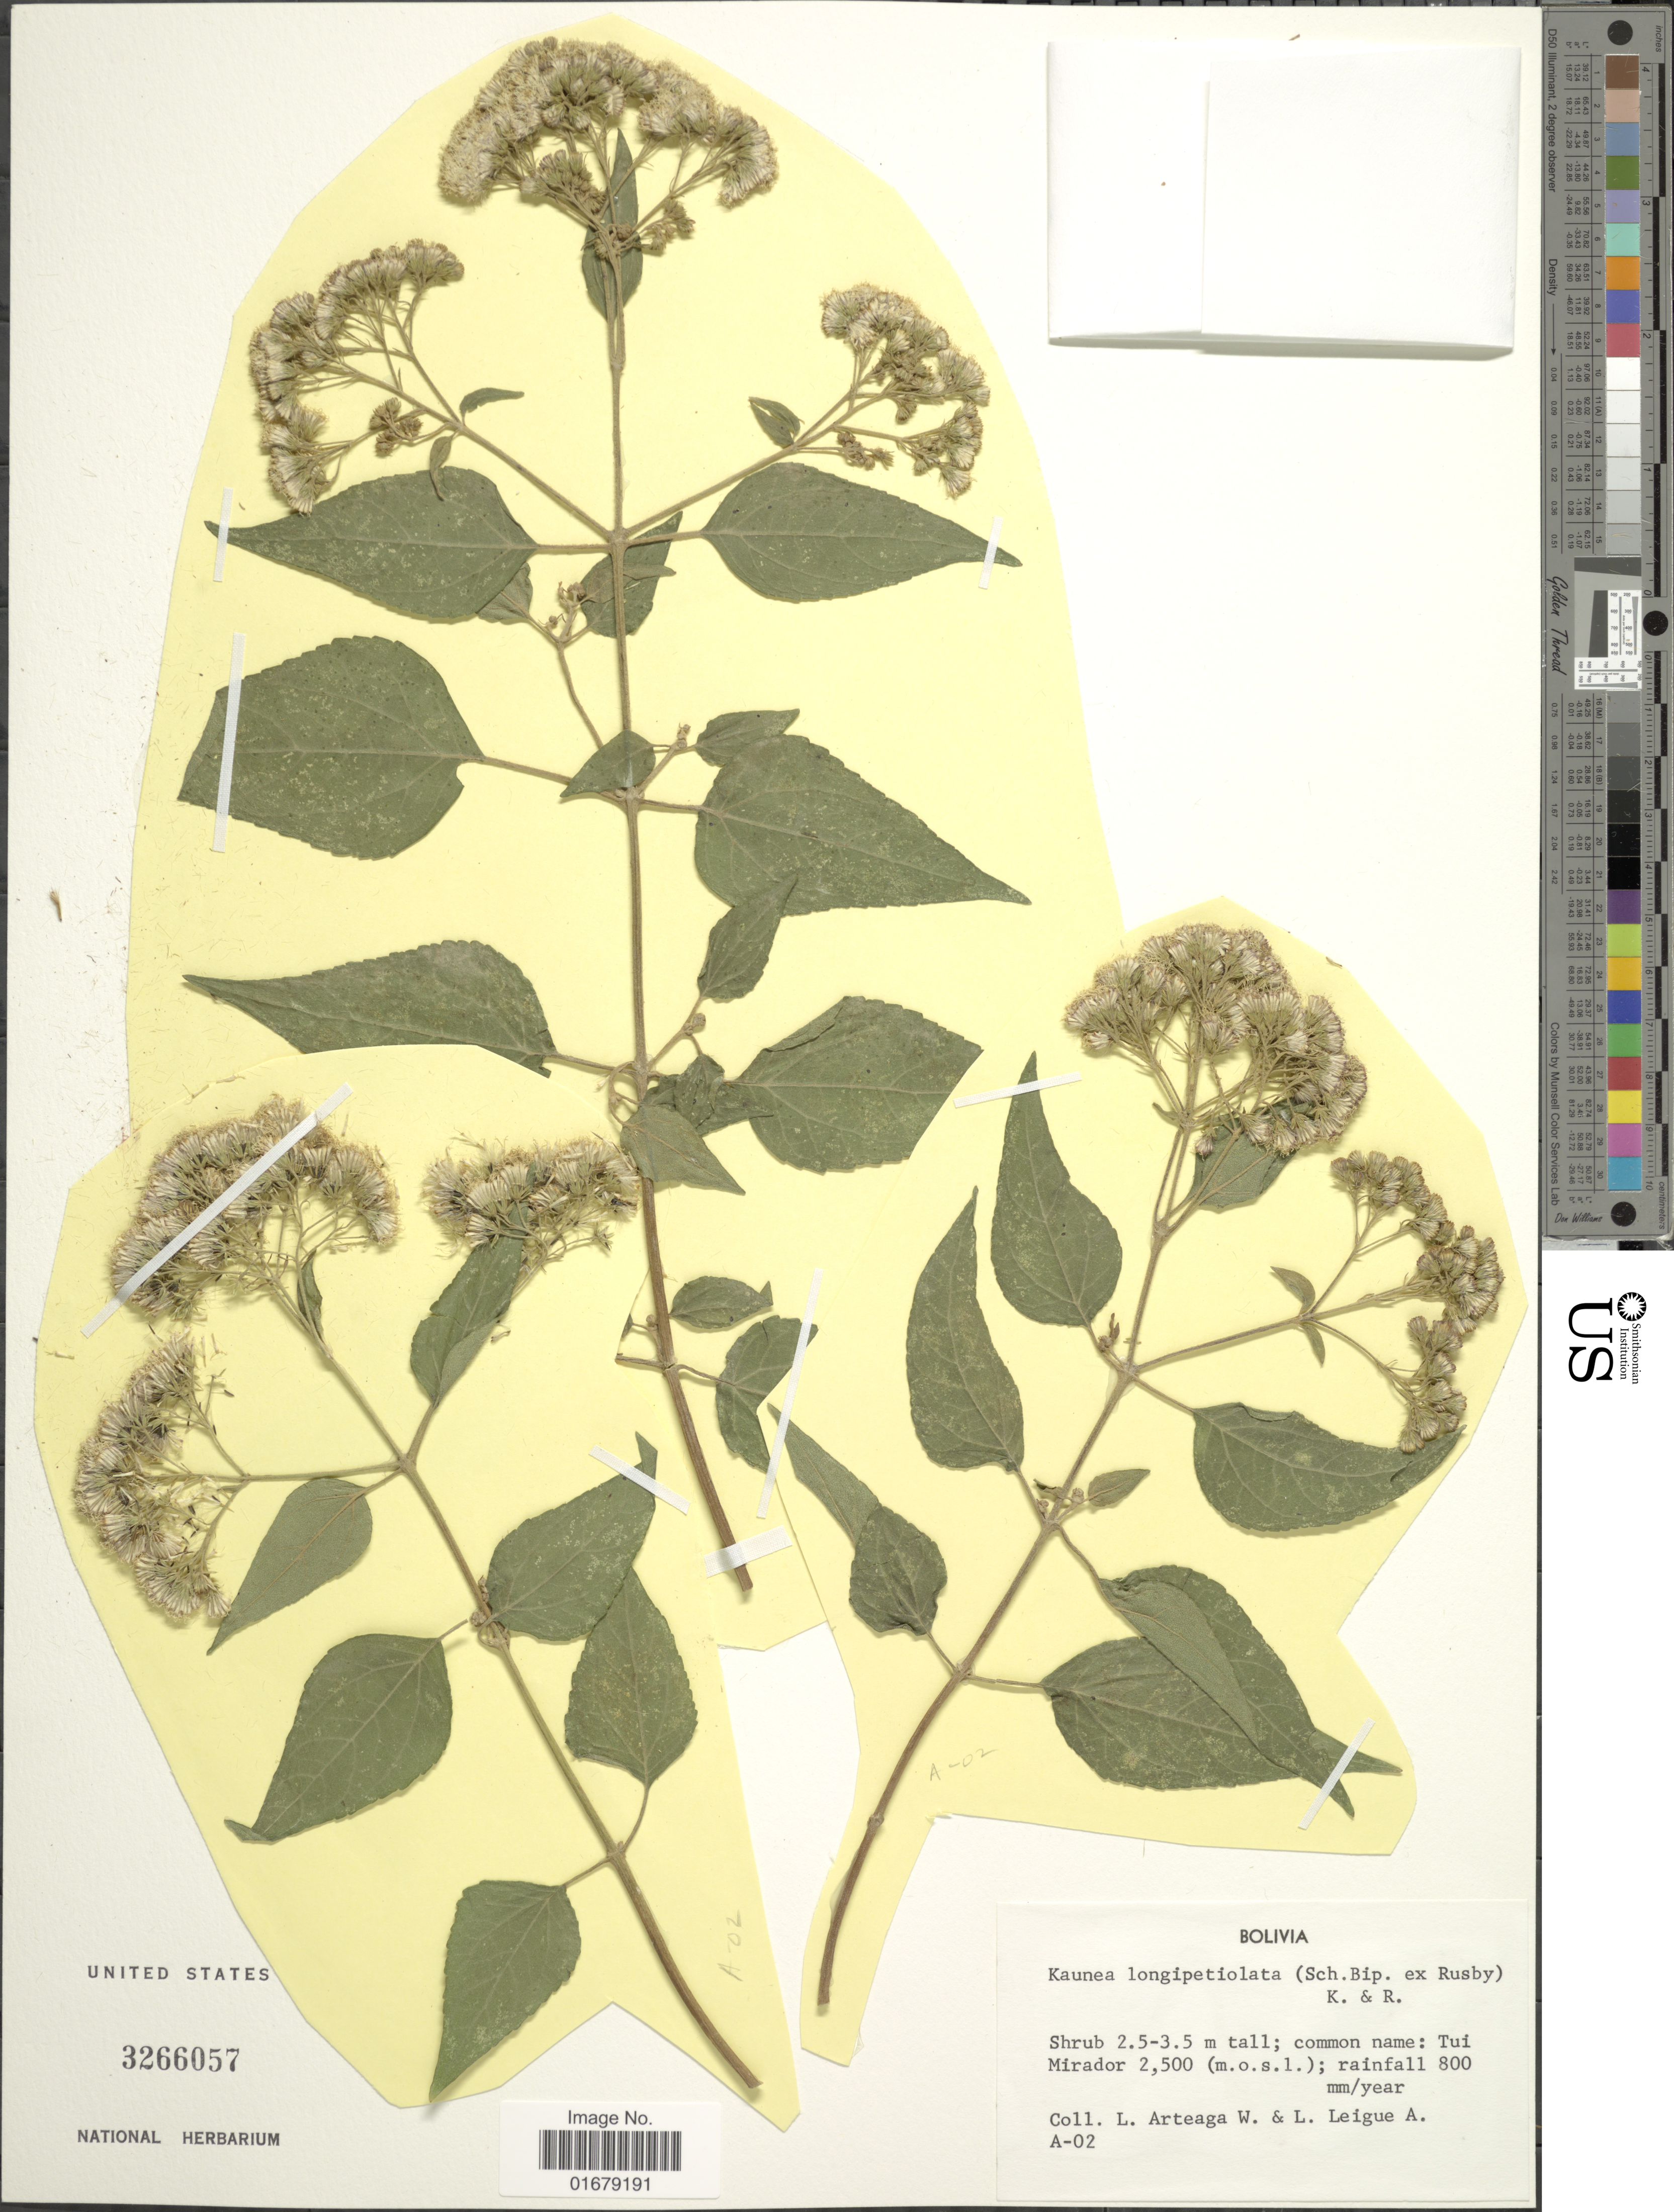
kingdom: Plantae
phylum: Tracheophyta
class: Magnoliopsida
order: Asterales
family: Asteraceae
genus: Kaunia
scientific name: Kaunia longipetiolata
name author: (Sch. Bip. ex Rusby) R.M. King & H. Rob.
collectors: L. Arteaga W. & L. Leigue A.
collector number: A-02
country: Bolivia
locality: Bolivia. Tui Mirador.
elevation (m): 2500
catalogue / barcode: US 3266057